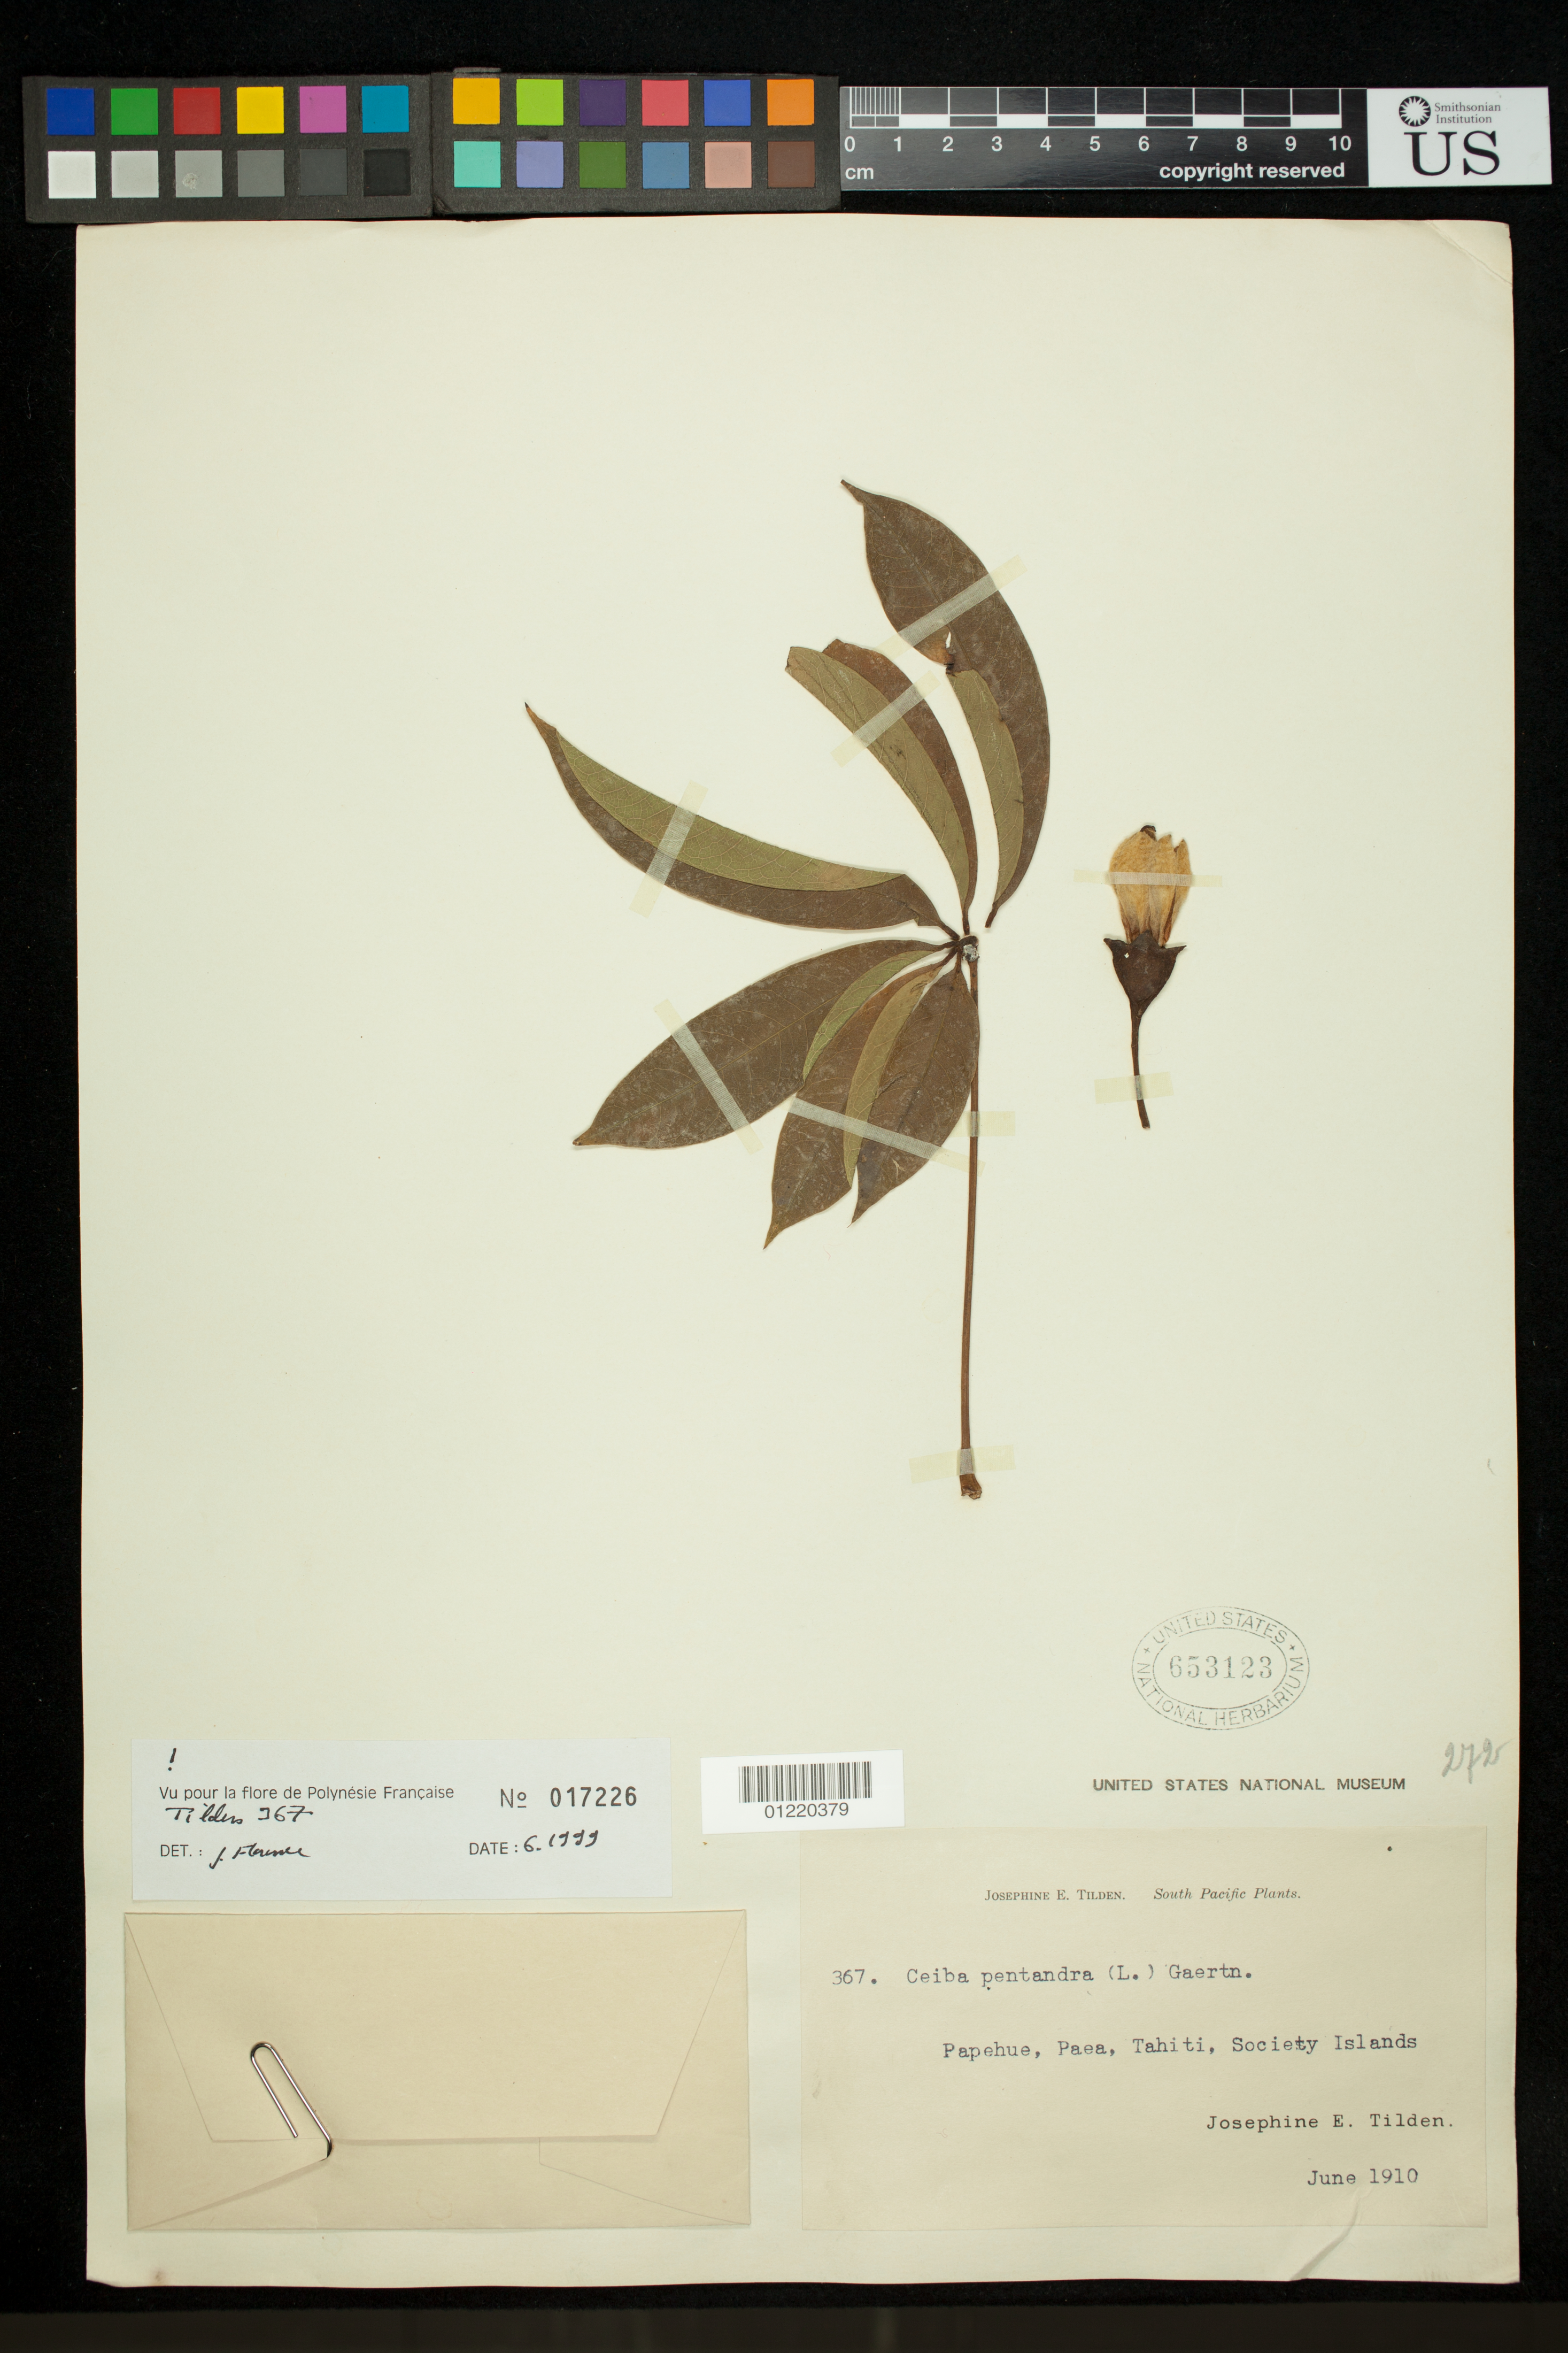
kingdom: Plantae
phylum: Tracheophyta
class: Magnoliopsida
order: Malvales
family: Malvaceae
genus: Ceiba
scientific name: Ceiba pentandra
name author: (L.) Gaertn.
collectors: J. E. Tilden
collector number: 367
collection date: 1910-06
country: French Polynesia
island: Tahiti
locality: Papehue, Paea.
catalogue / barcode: US 653123